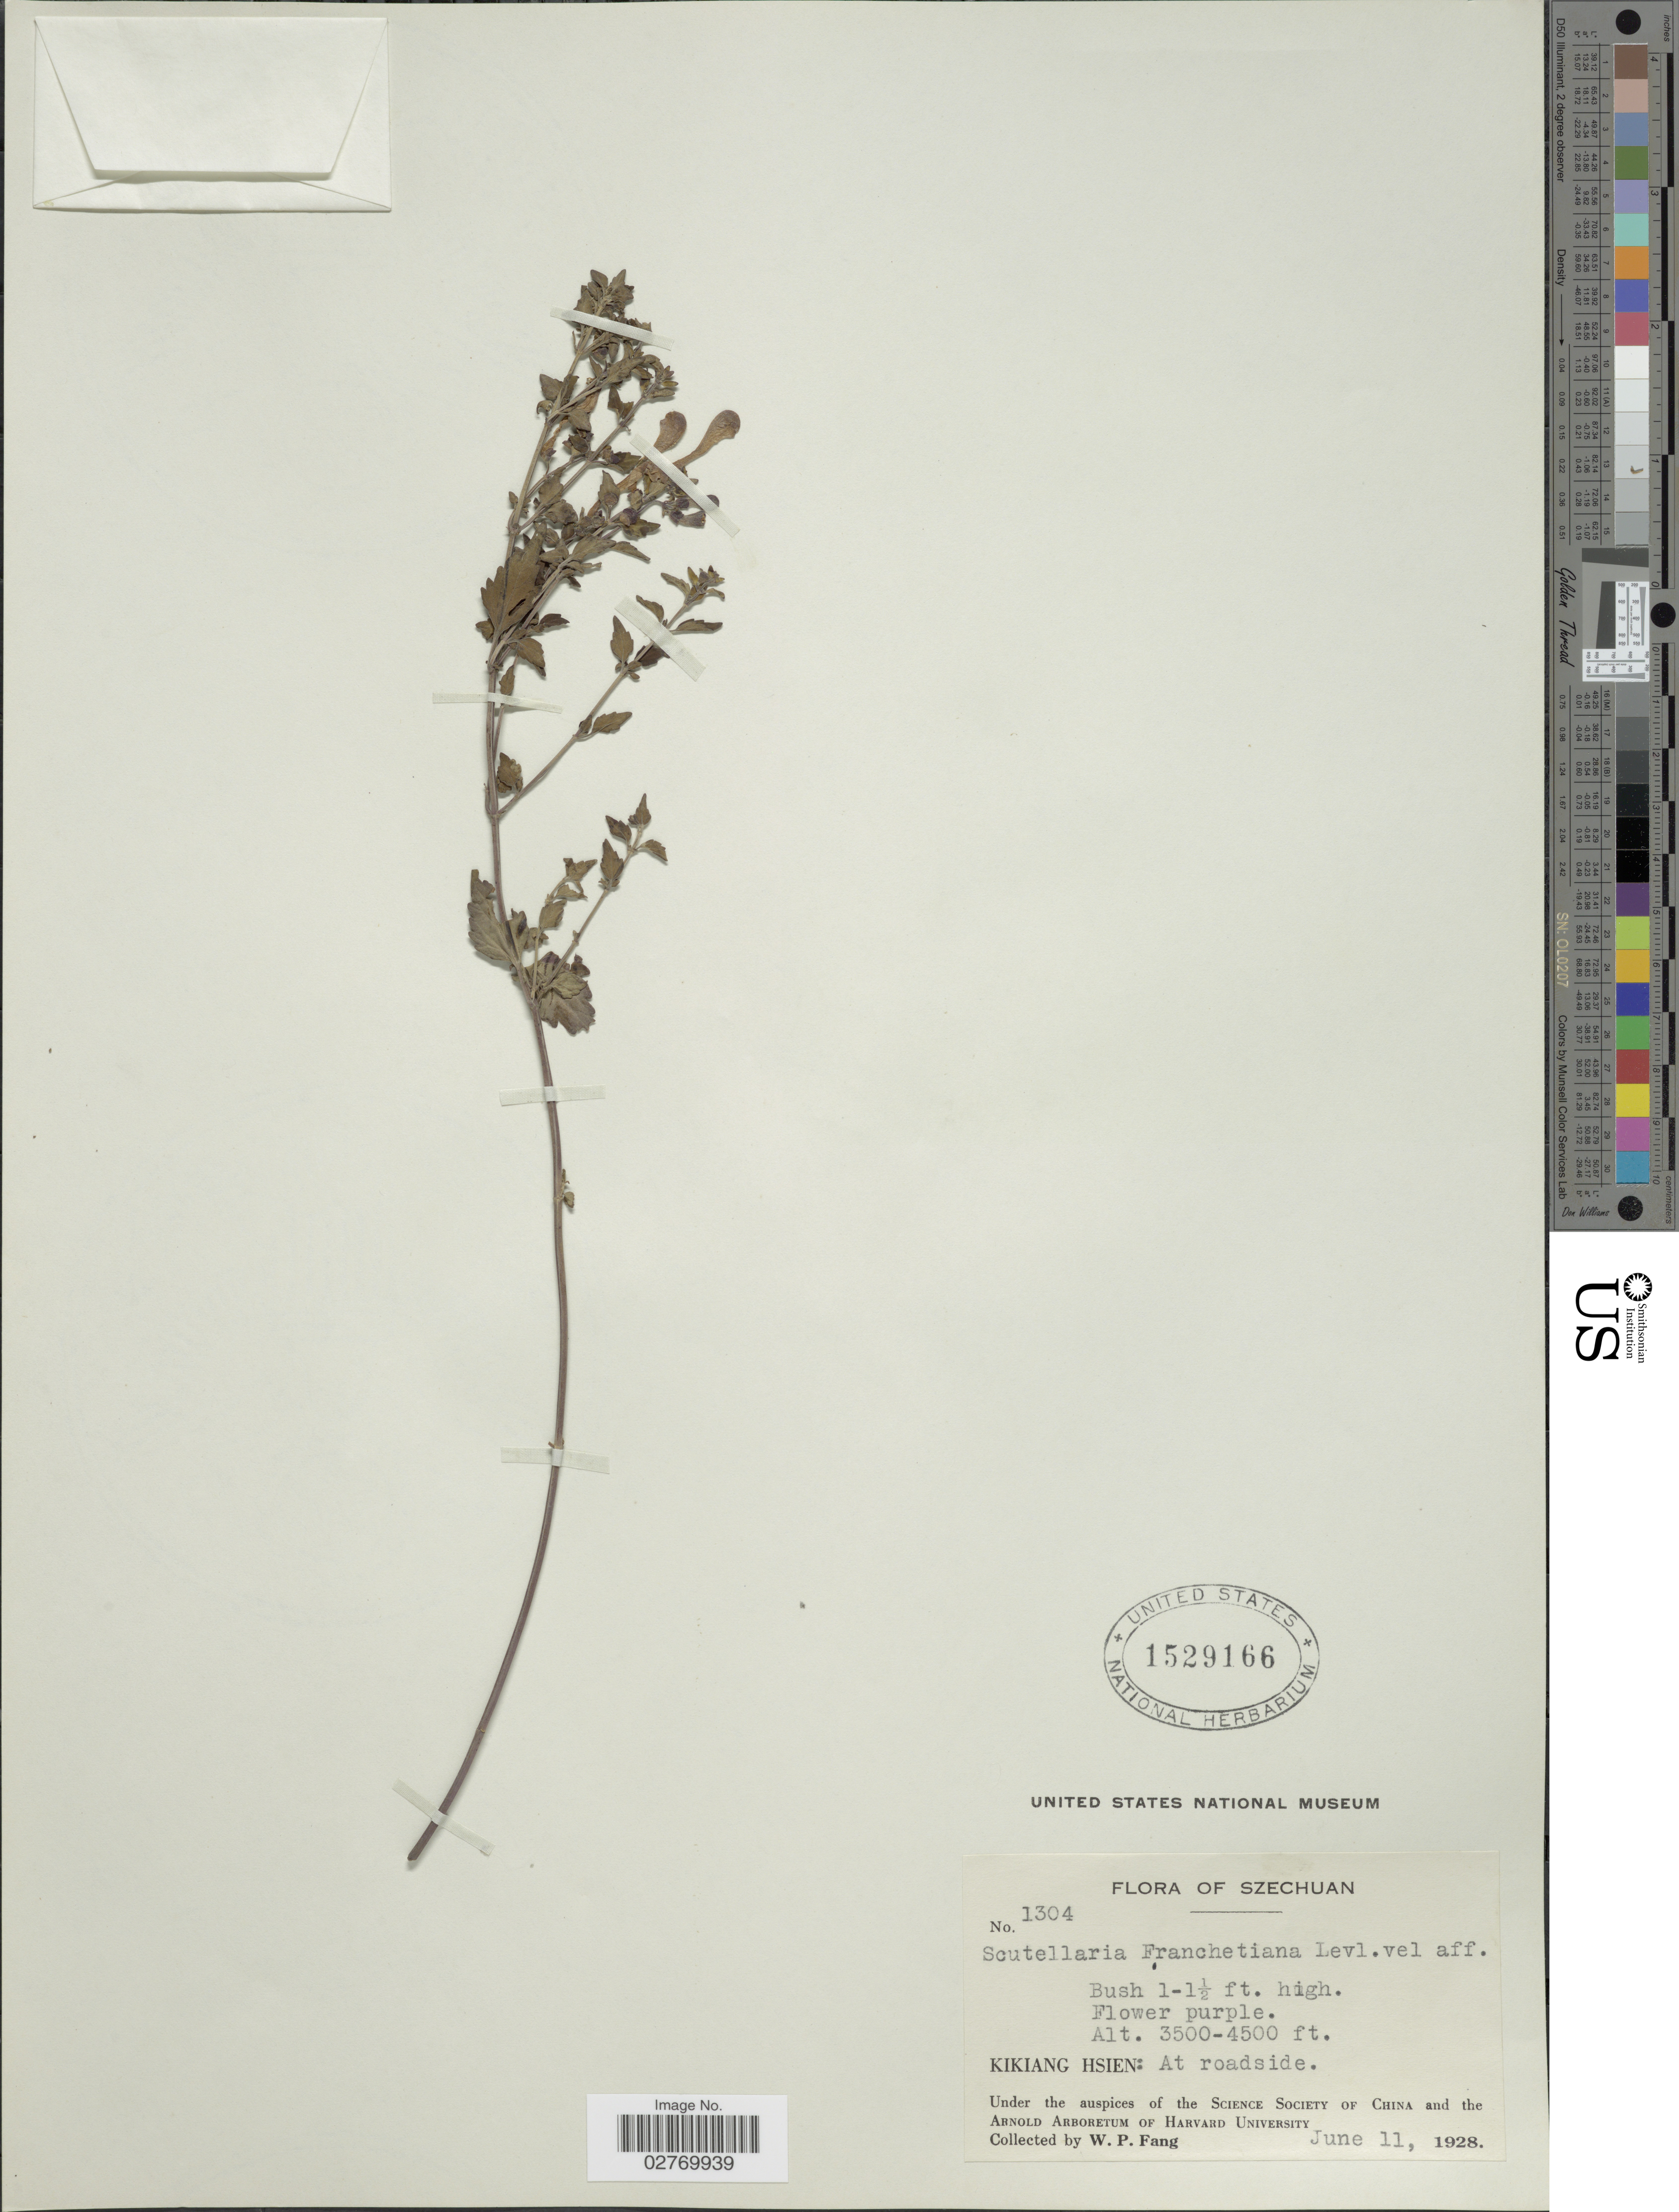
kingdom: Plantae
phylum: Tracheophyta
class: Magnoliopsida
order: Lamiales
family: Lamiaceae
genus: Scutellaria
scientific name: Scutellaria franchetiana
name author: H. Lév.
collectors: W. P. Fang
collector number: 1304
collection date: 1928-06-11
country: China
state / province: Sichuan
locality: Szechuan. Kikiang Hsien: At roadside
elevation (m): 1067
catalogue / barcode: US 1529166